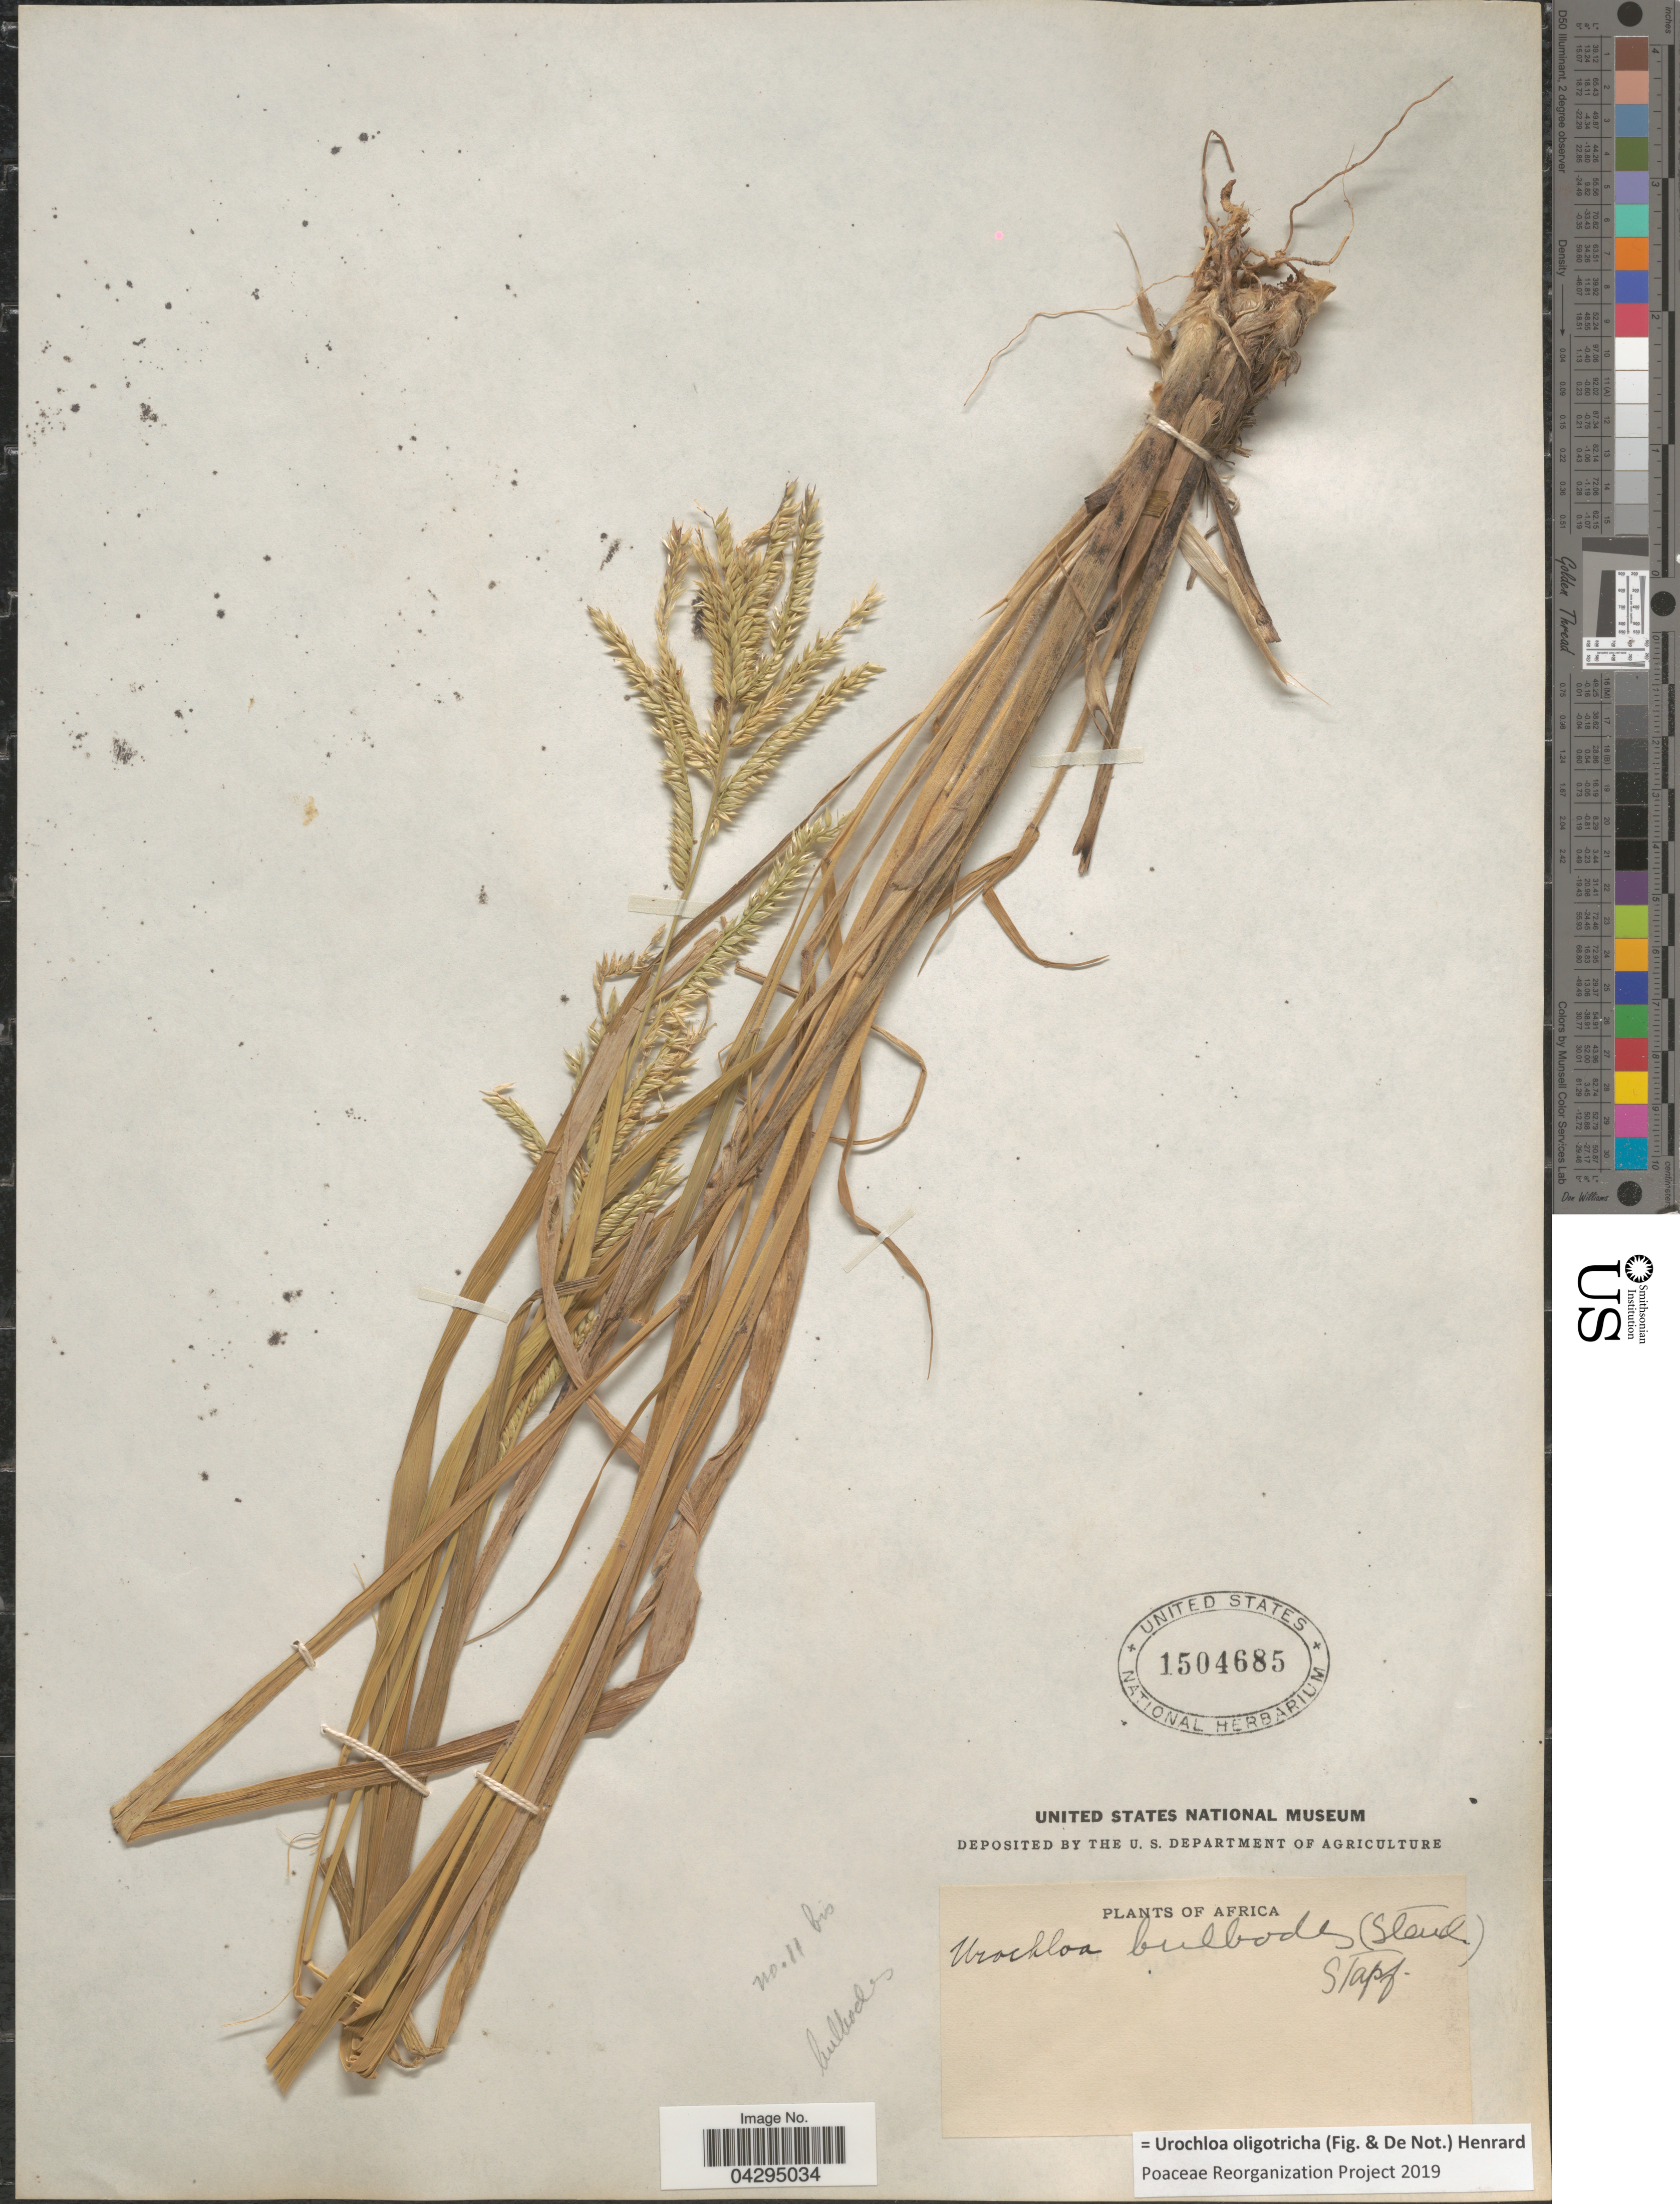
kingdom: Plantae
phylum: Tracheophyta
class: Liliopsida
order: Poales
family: Poaceae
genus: Urochloa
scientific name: Urochloa oligotricha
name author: (Fig. & De Not.) Henr.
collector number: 11bis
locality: Africa.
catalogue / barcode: US 1504685